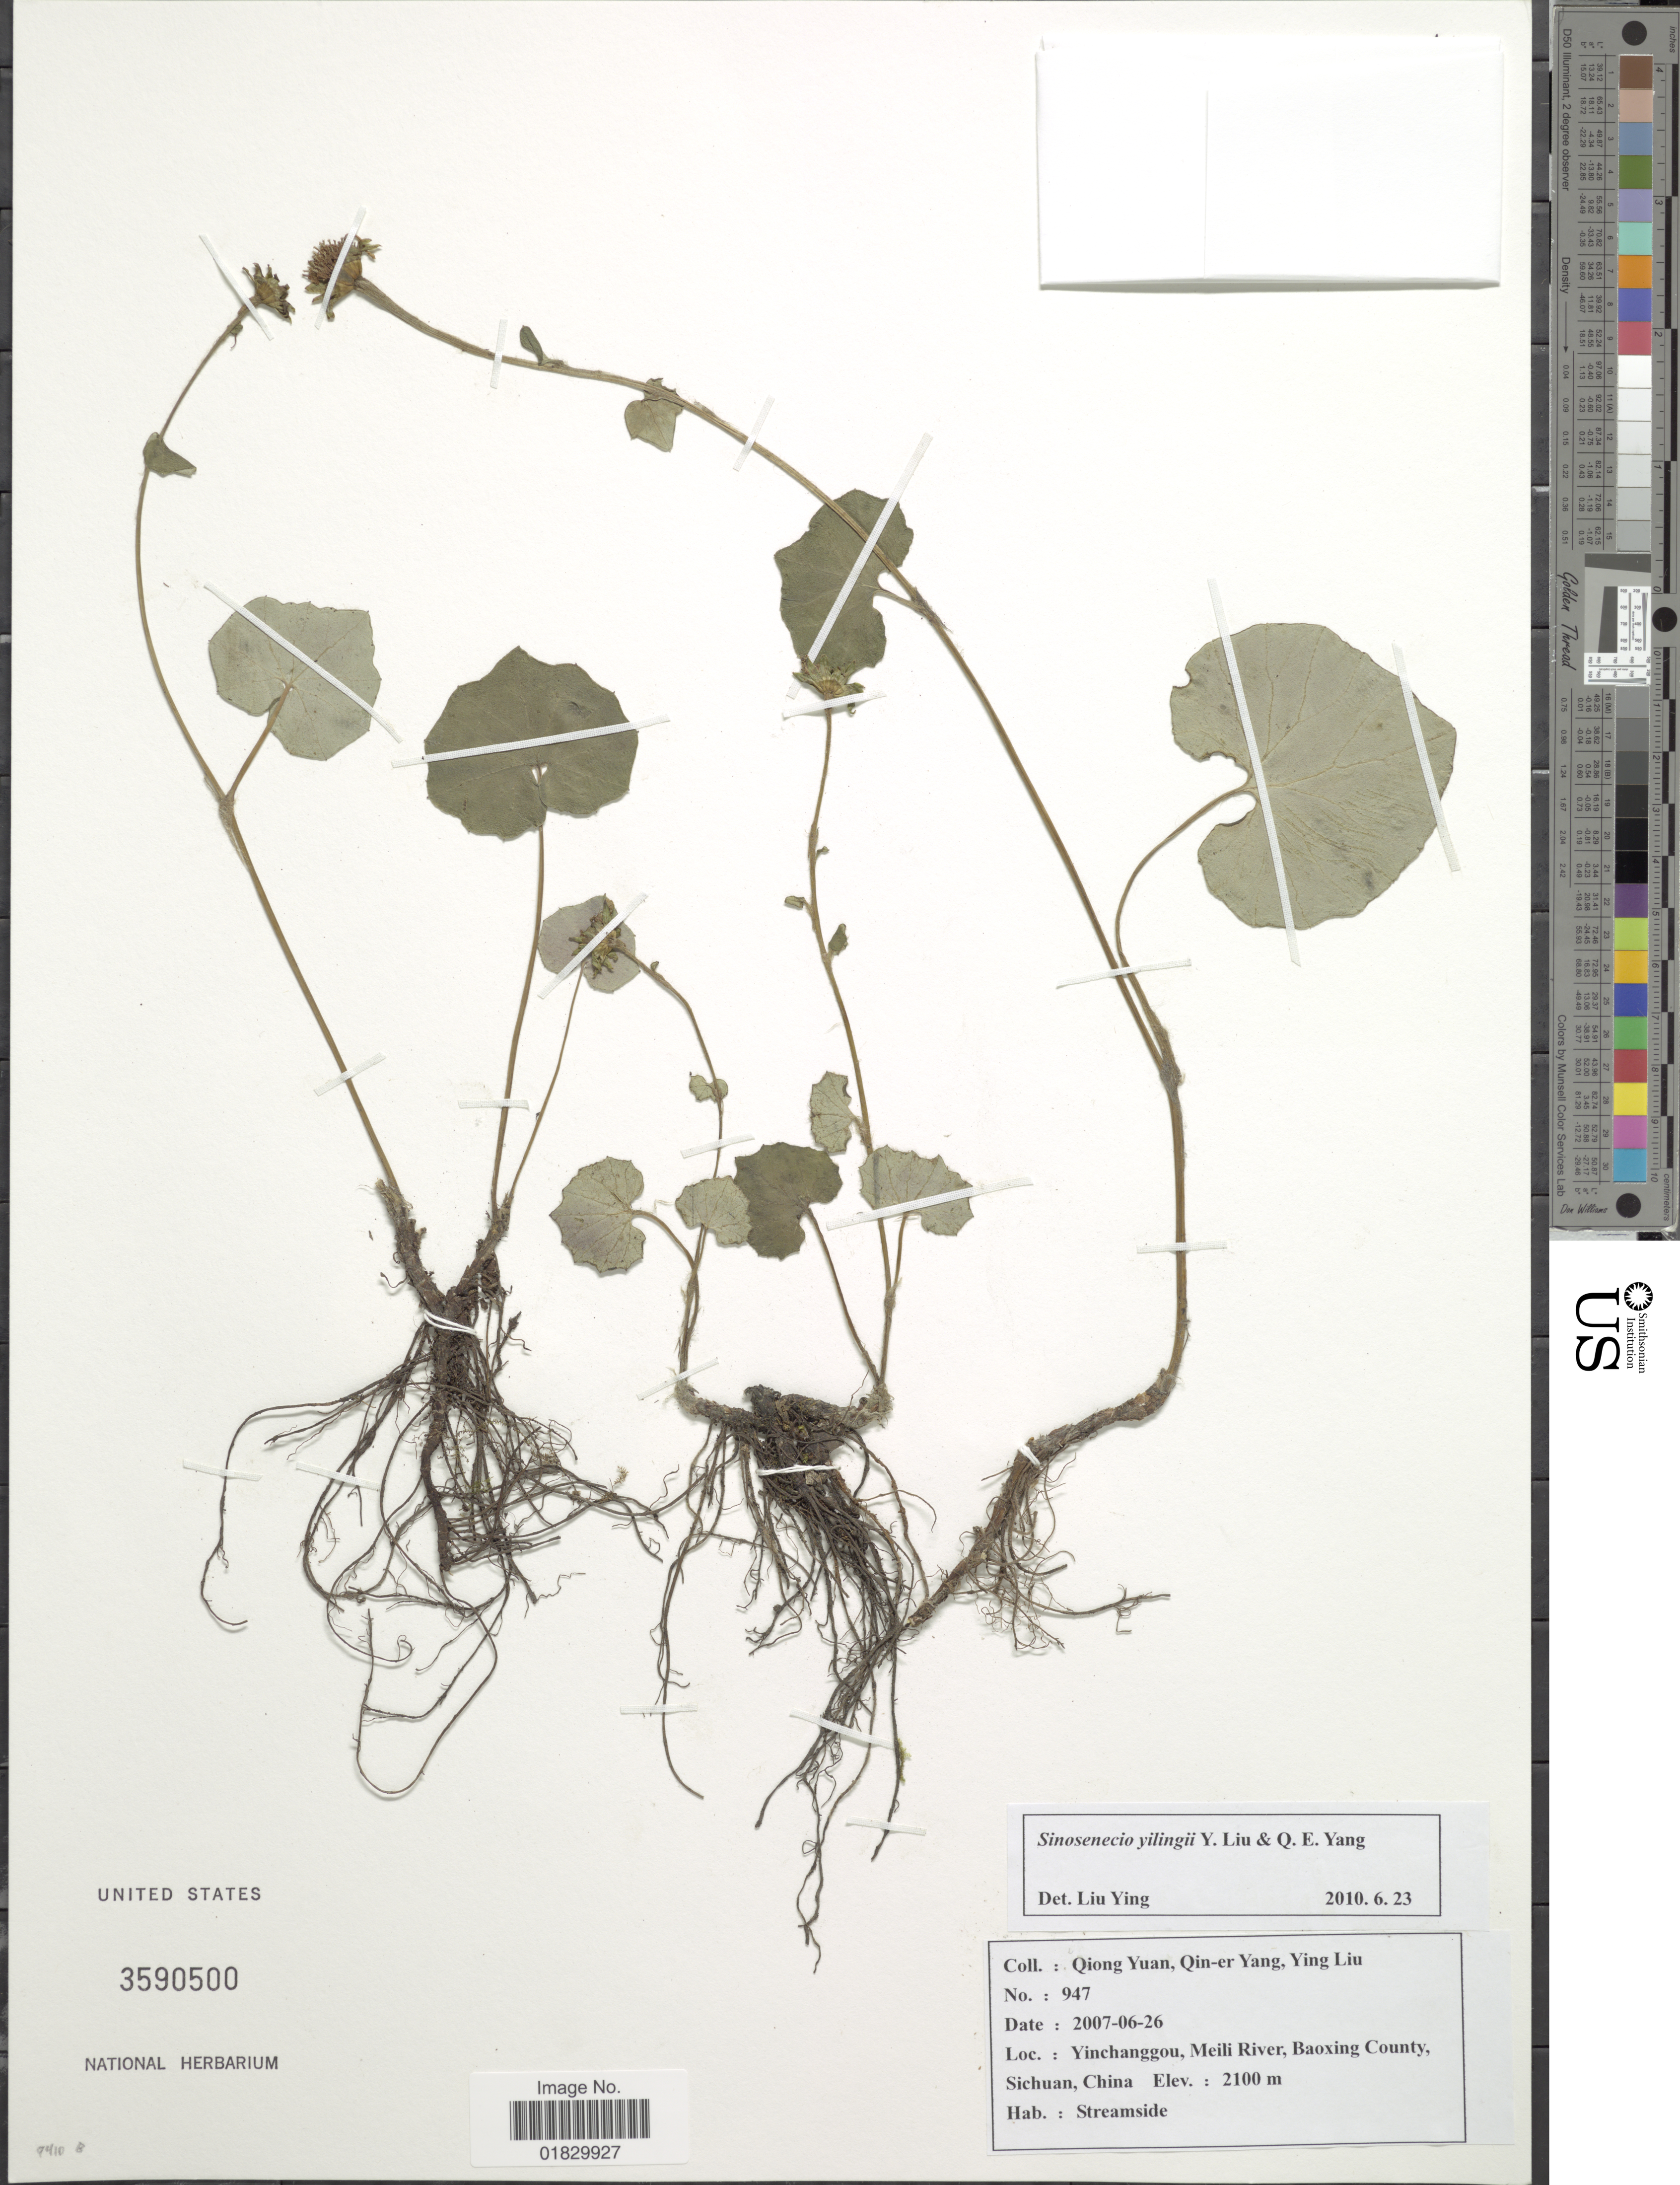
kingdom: Plantae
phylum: Tracheophyta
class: Magnoliopsida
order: Asterales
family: Asteraceae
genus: Sinosenecio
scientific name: Sinosenecio yilingii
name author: Y. Liu & Q. E. Yang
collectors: Q. Yuan, Q. Yang & Y. Liu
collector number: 947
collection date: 2007-06-26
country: China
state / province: Sichuan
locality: Yinchanggou, Meili River, Baoxing County, Sichuan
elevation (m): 2100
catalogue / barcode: US 3590500